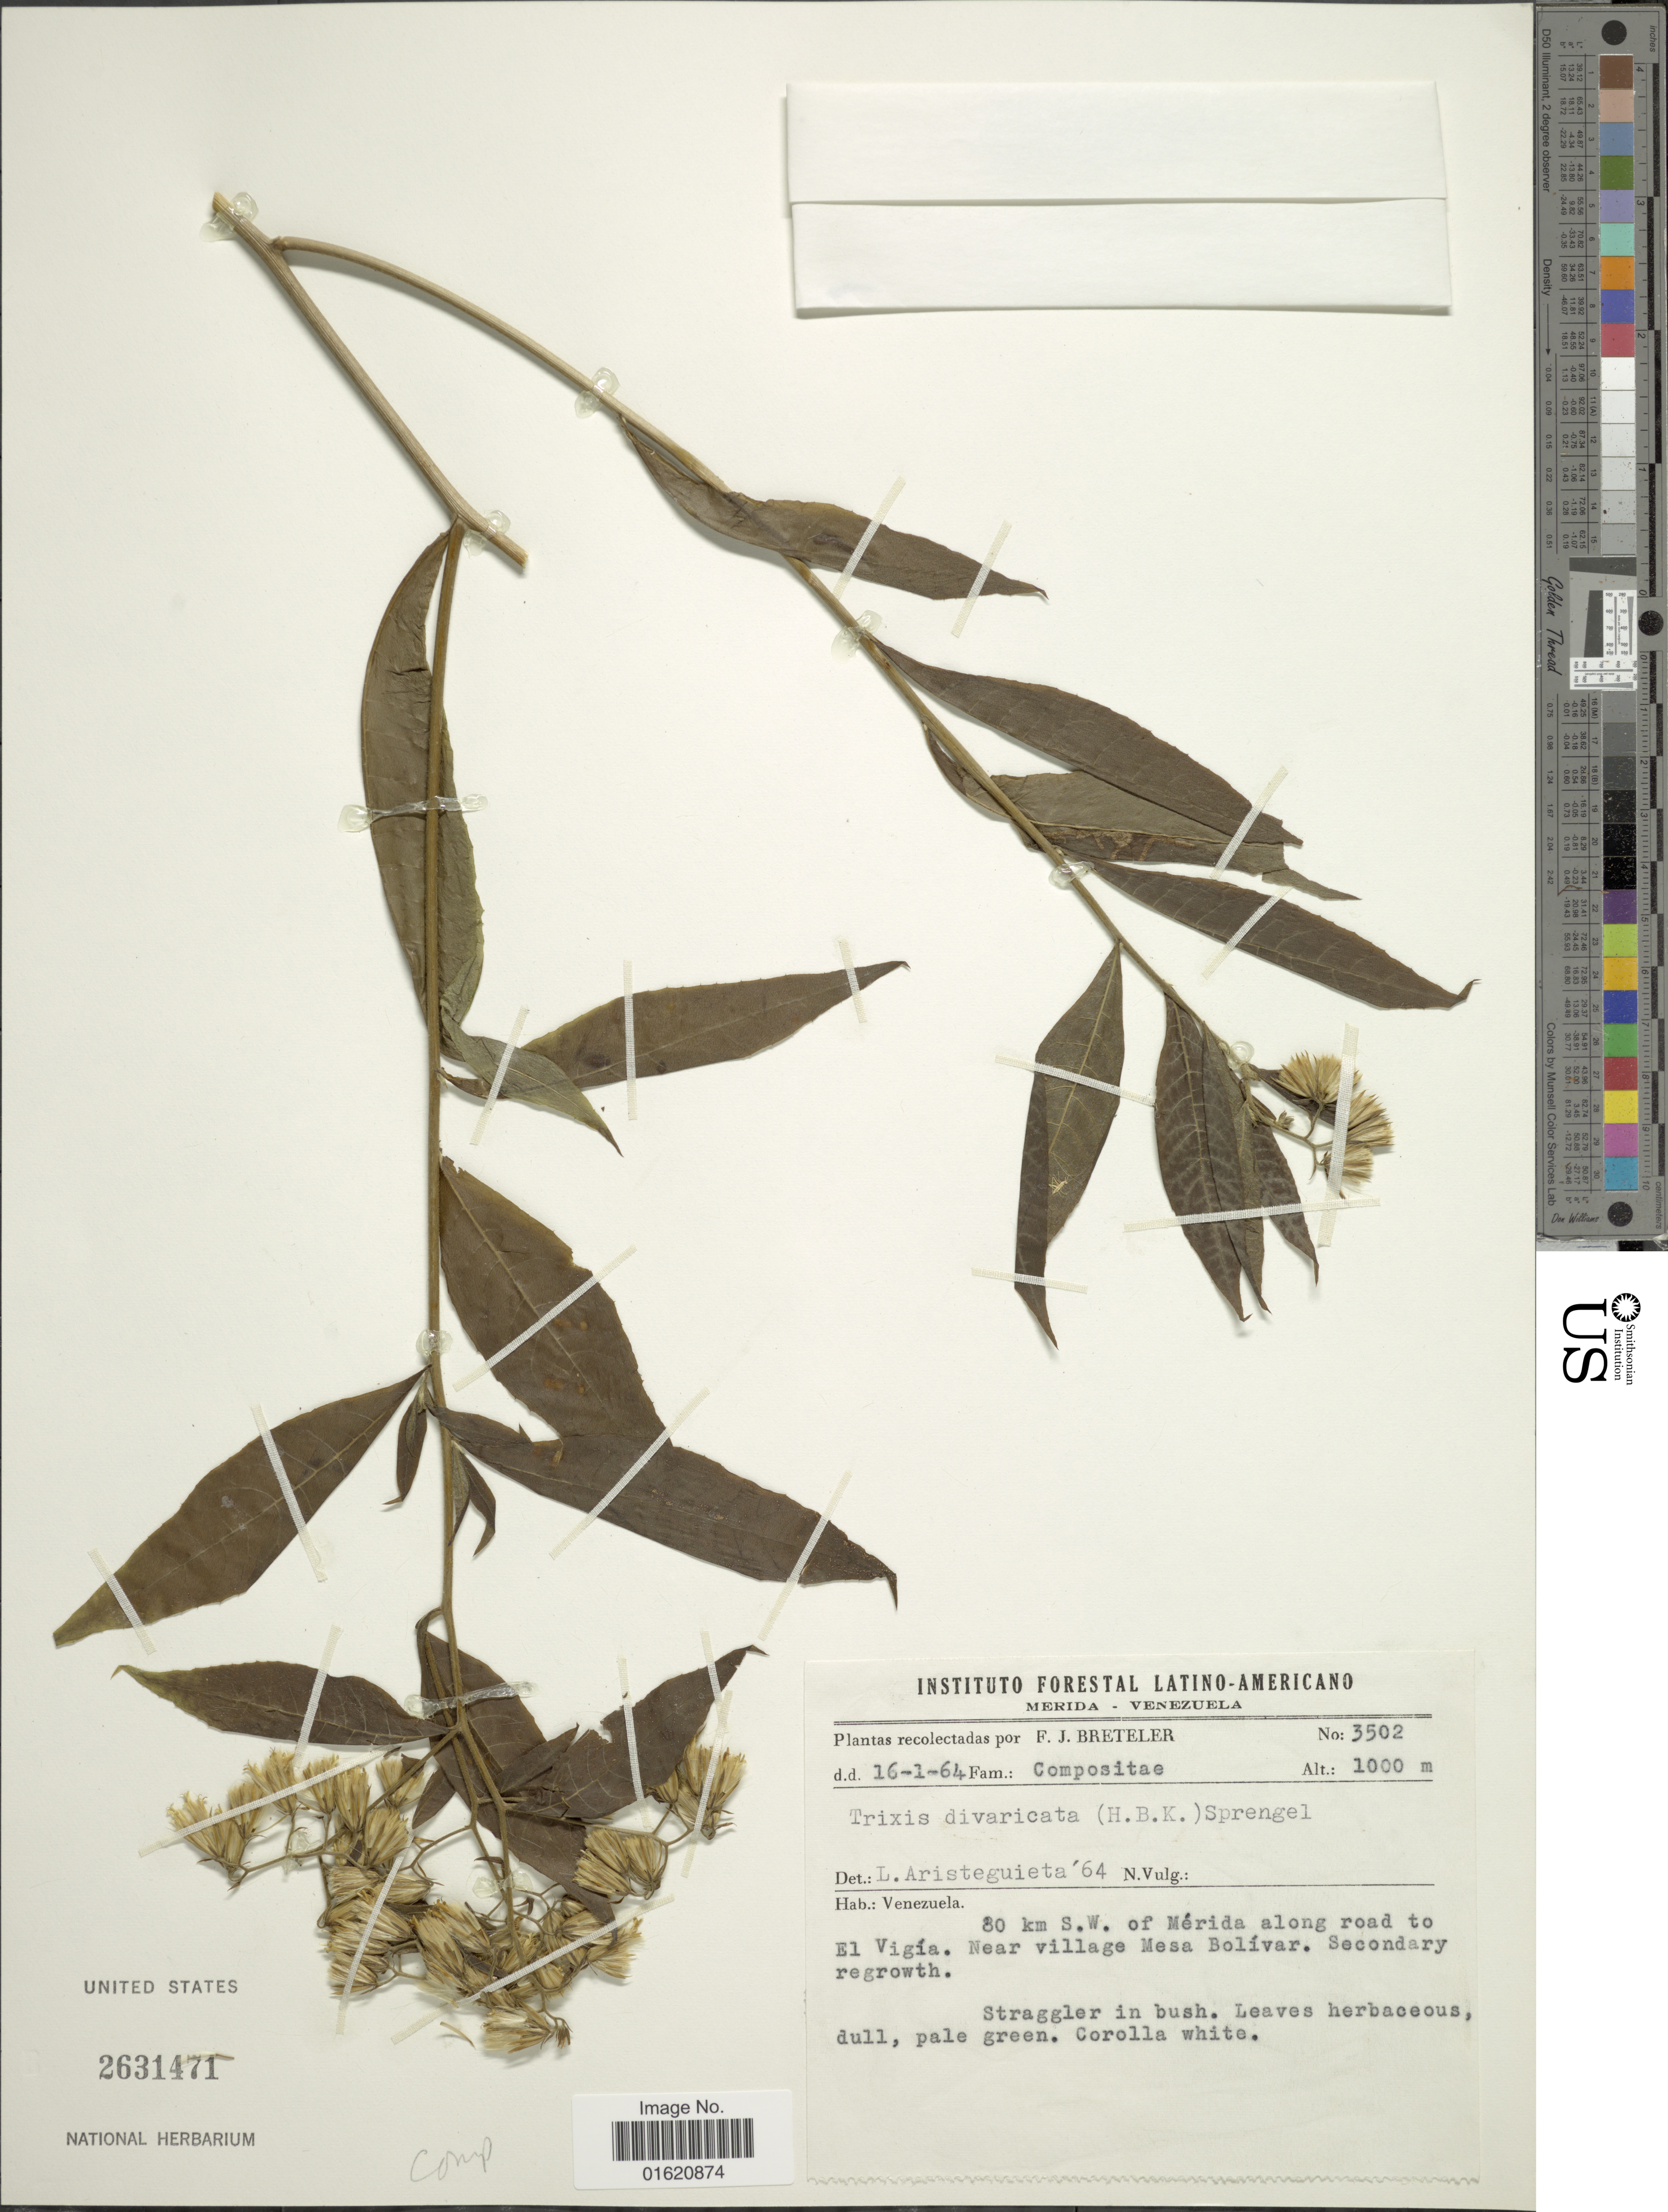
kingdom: Plantae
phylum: Tracheophyta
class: Magnoliopsida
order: Asterales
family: Asteraceae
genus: Trixis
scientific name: Trixis antimenorrhoea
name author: (Schrank) Mart. ex Kuntze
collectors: F. J. Breteler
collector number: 3502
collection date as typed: Transcribed d/m/y: 16/1/64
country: Venezuela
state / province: Mérida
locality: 80 km S.W. of Mérida along road to El Vigía, near village Mesa Bolívar, secondary regrowth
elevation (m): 1000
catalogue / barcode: US 2631471